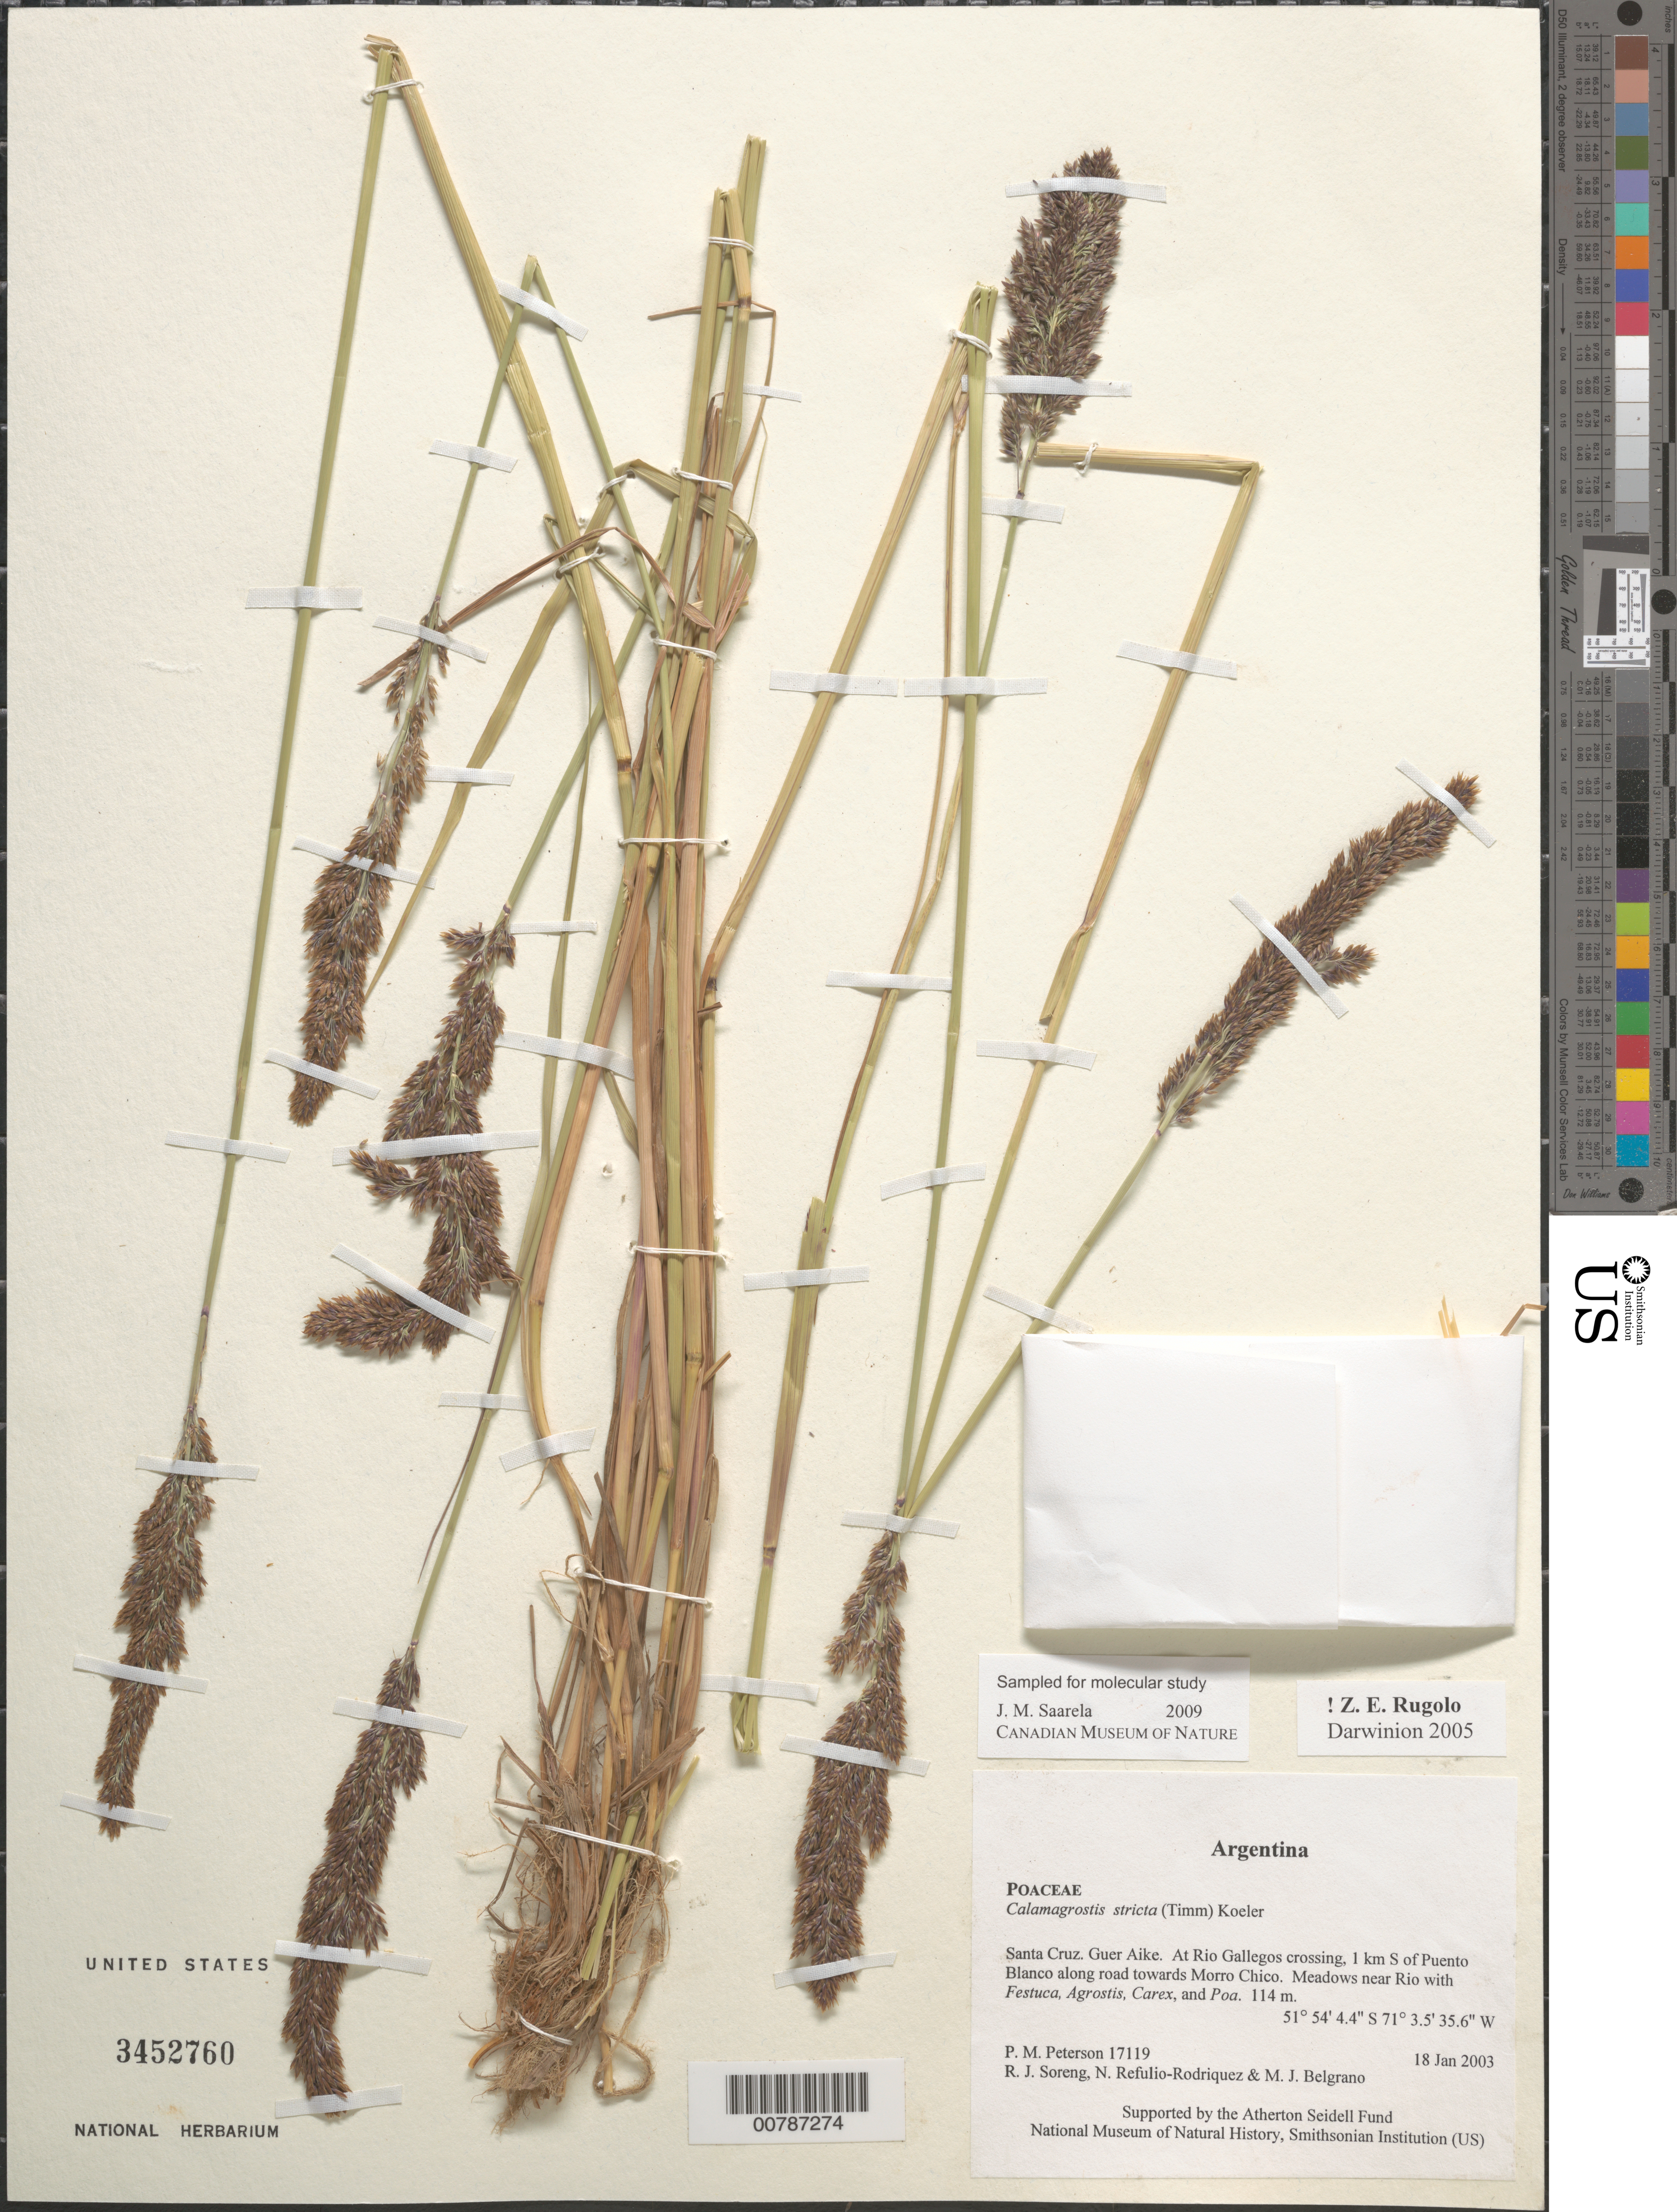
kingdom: Plantae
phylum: Tracheophyta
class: Liliopsida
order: Poales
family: Poaceae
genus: Calamagrostis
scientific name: Calamagrostis neglecta subsp. neglecta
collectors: P. M. Peterson, R. J. Soreng, N. Refulio-Rodríguez & M. Belgrano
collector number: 17119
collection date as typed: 18 Jan 2003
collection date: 2003-01-18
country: Argentina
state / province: Santa Cruz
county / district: Guer Aike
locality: At Rio Gallegos crossing, 1 km S of Puento Blanco along road towards Morro Chico. Meadows near Rio with Festuca, Agrostis, Carex, and Poa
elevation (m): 114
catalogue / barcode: US 3452760